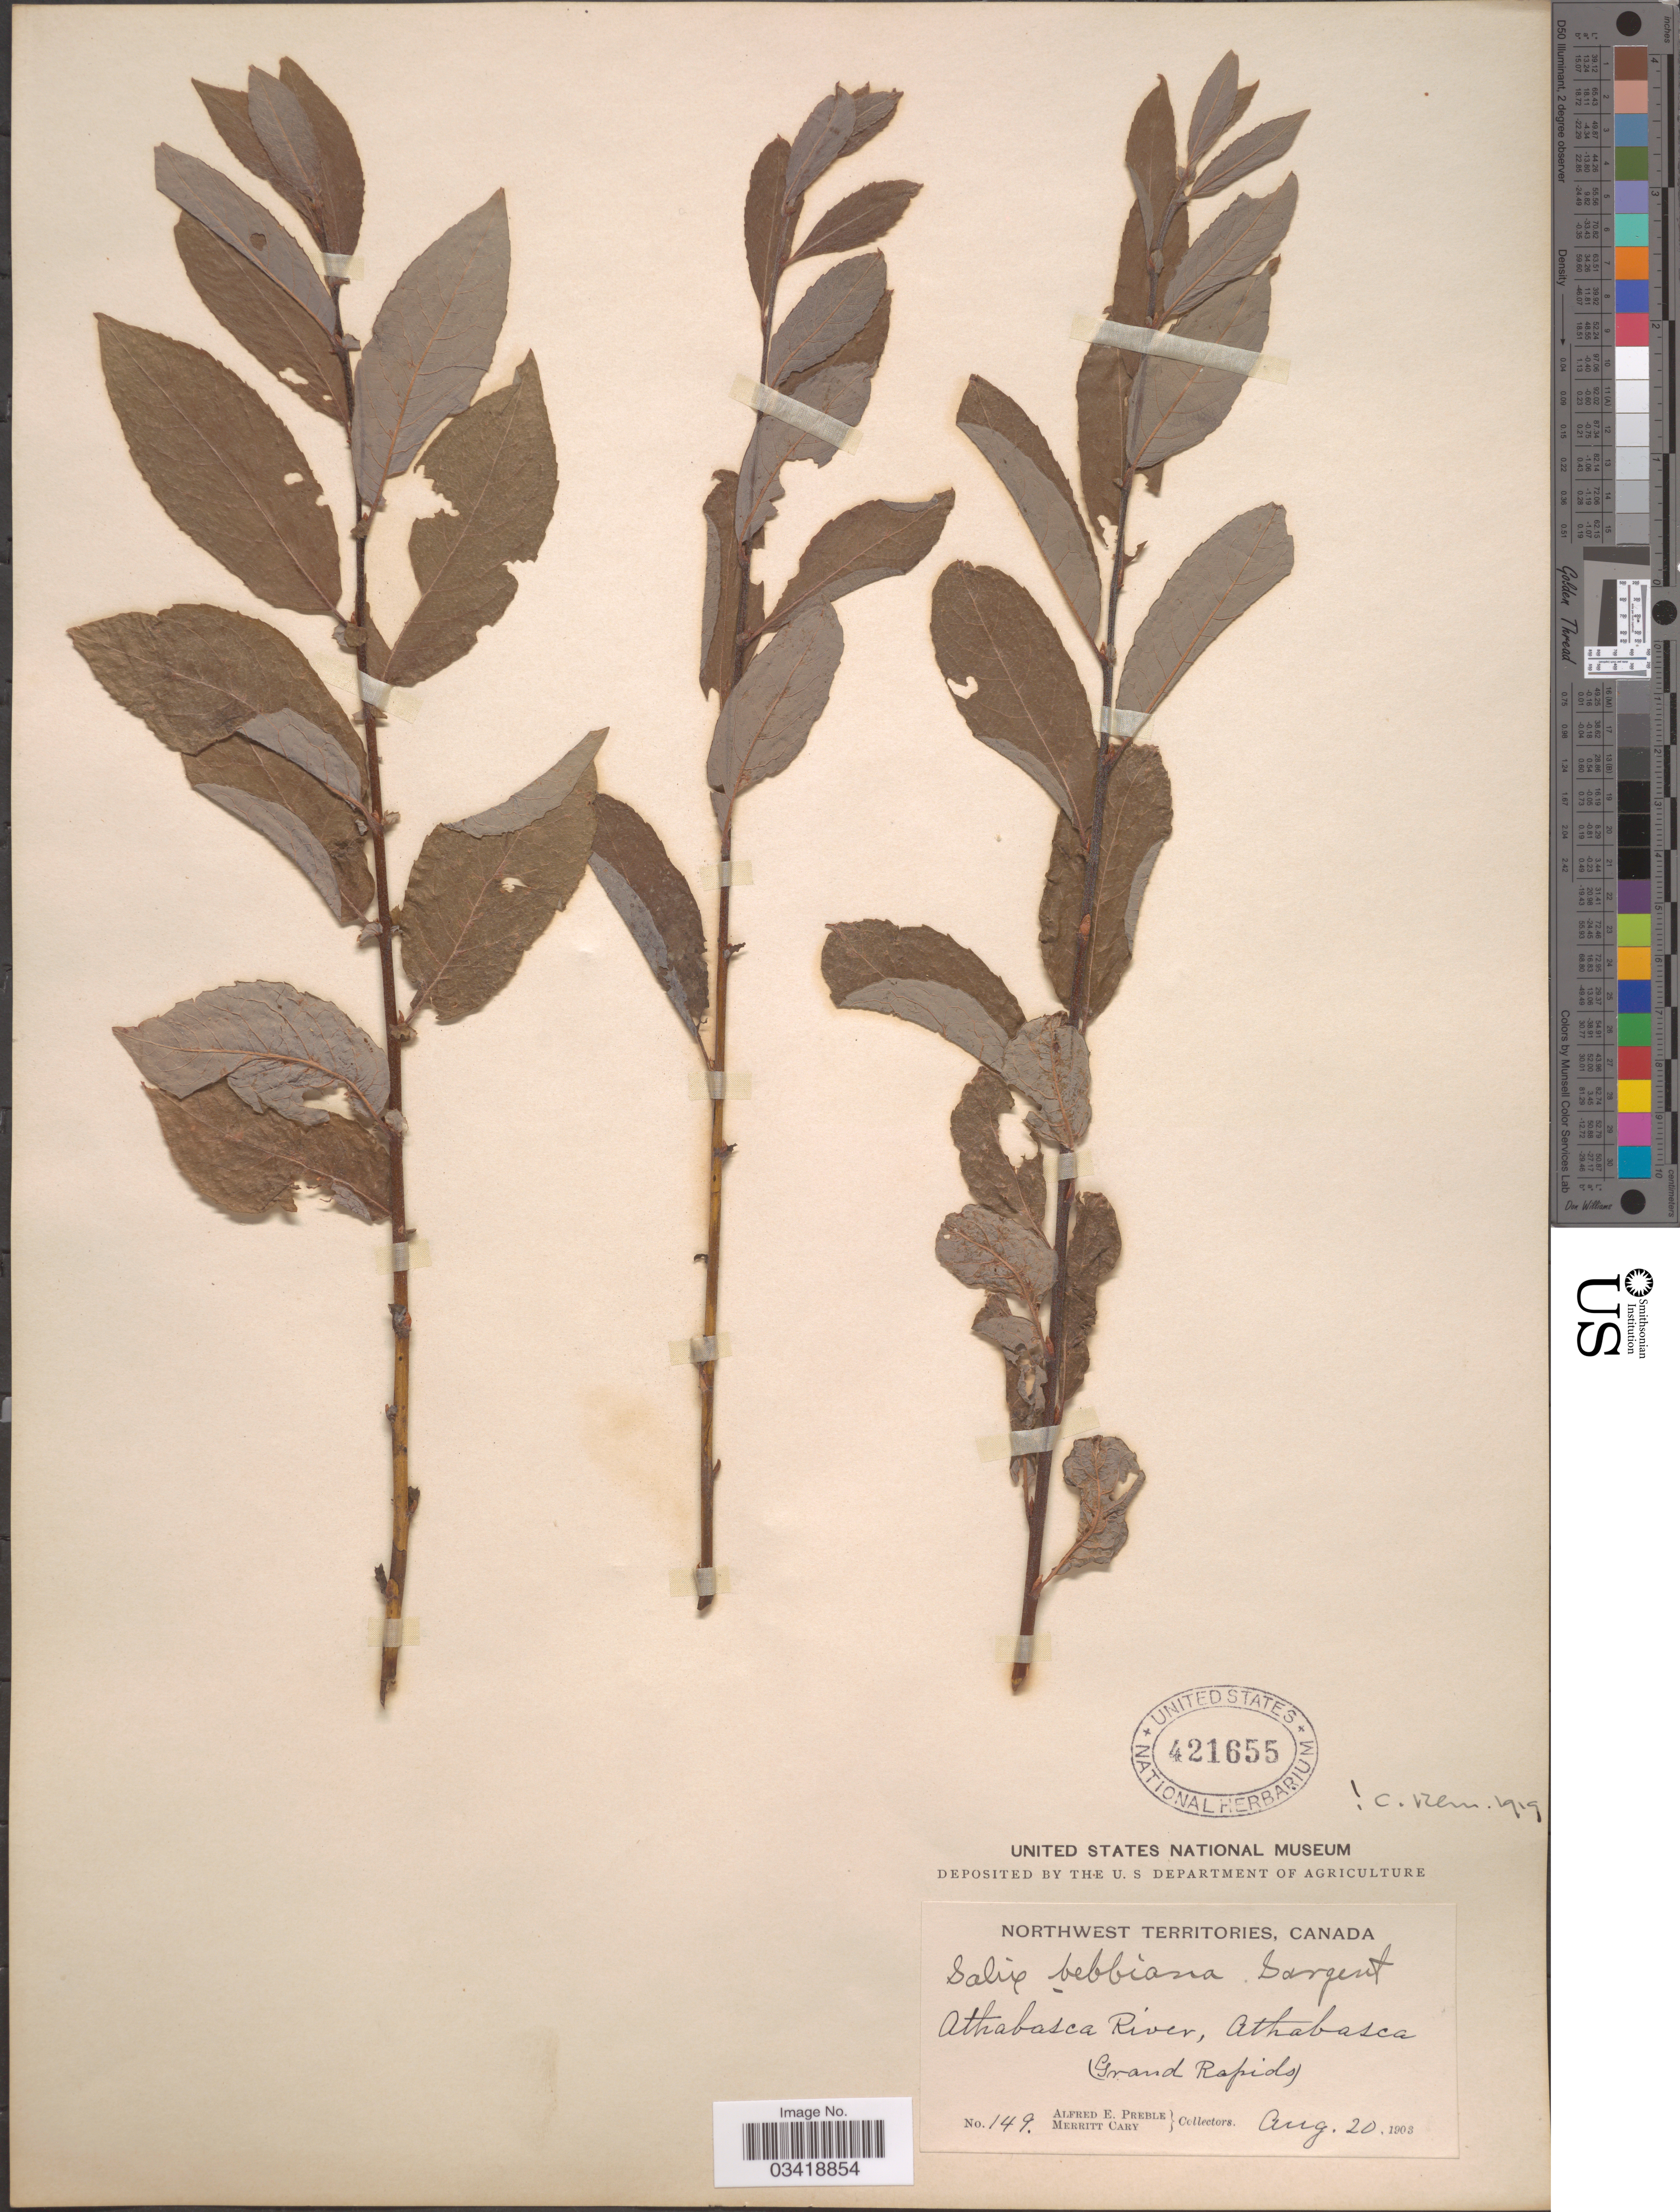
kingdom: Plantae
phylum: Tracheophyta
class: Magnoliopsida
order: Malpighiales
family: Salicaceae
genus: Salix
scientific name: Salix bebbiana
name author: Sarg.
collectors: A. Preble & M. Cary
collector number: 149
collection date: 1903-08-20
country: Canada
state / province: Northwest Territories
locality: Athabasca River, Athabasca. (Grand Rapids).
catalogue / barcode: US 421655